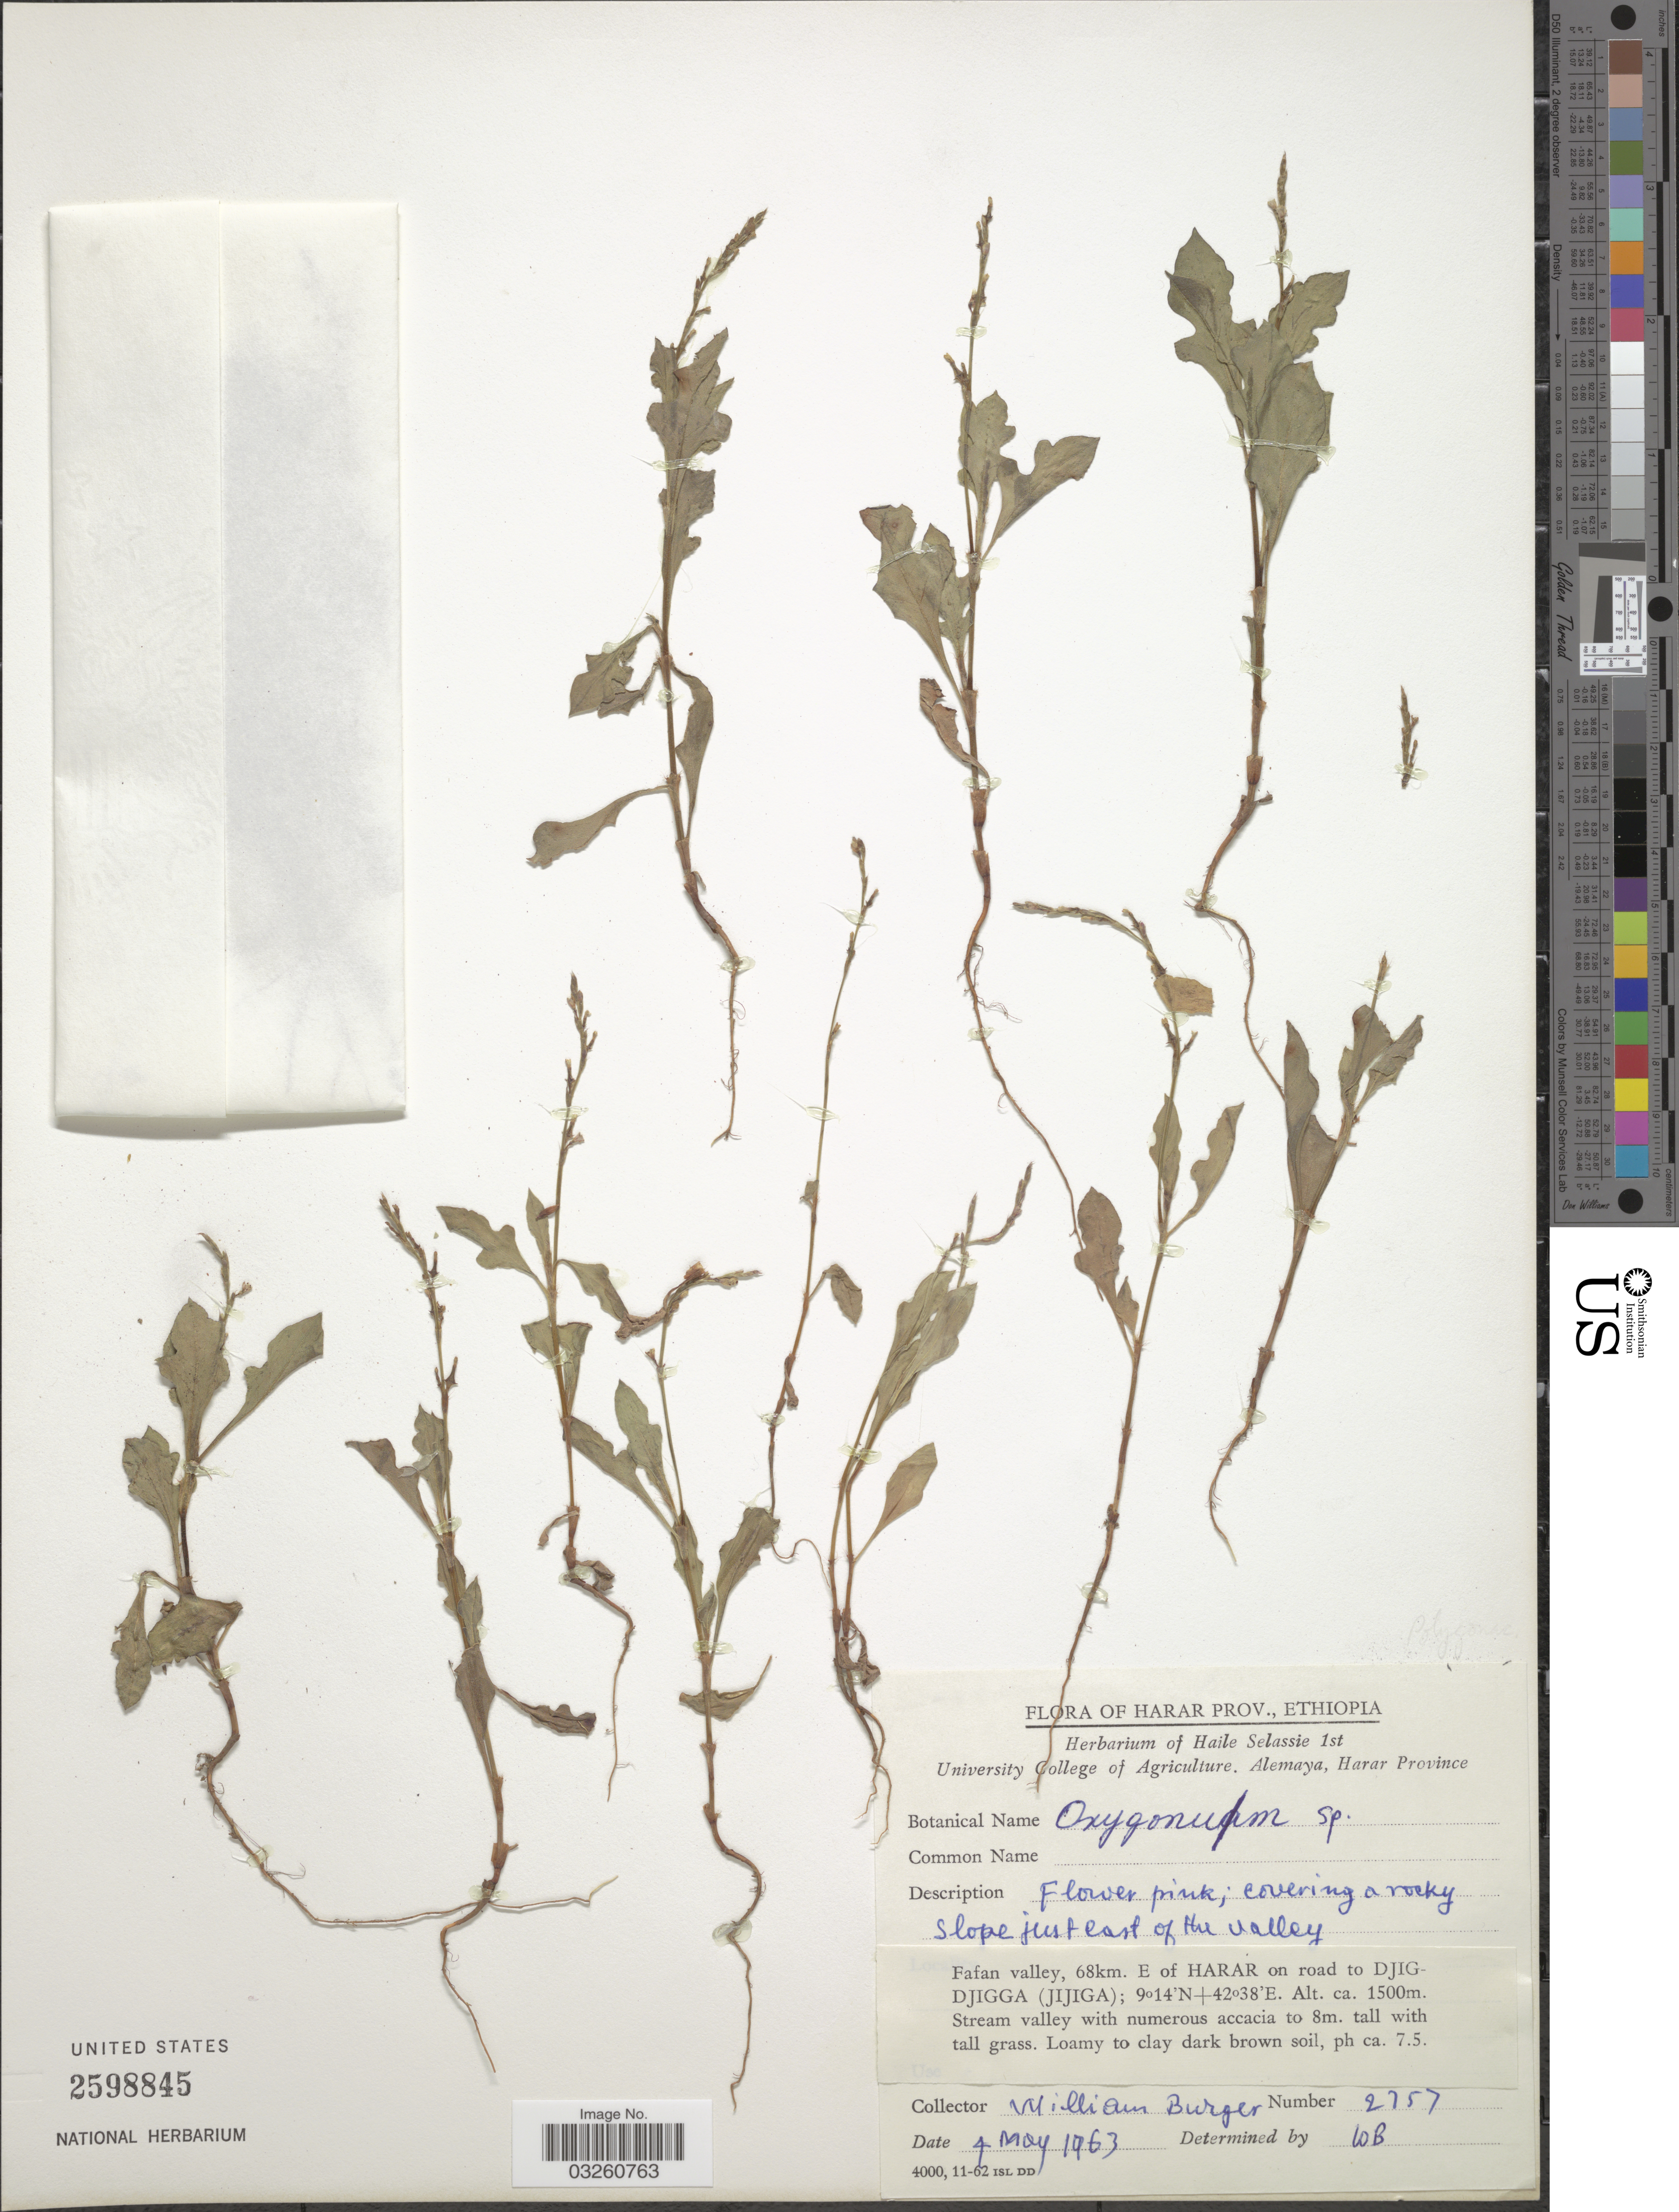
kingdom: Plantae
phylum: Tracheophyta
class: Magnoliopsida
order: Caryophyllales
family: Polygonaceae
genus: Oxygonum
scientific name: Oxygonum sp.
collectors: W. Burger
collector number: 2757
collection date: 1963-05-04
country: Ethiopia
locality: Harar Prov. Fafan valley, 68km. E of Harar on road to Djig-Djigga (Jijiga).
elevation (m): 1500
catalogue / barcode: US 2598845